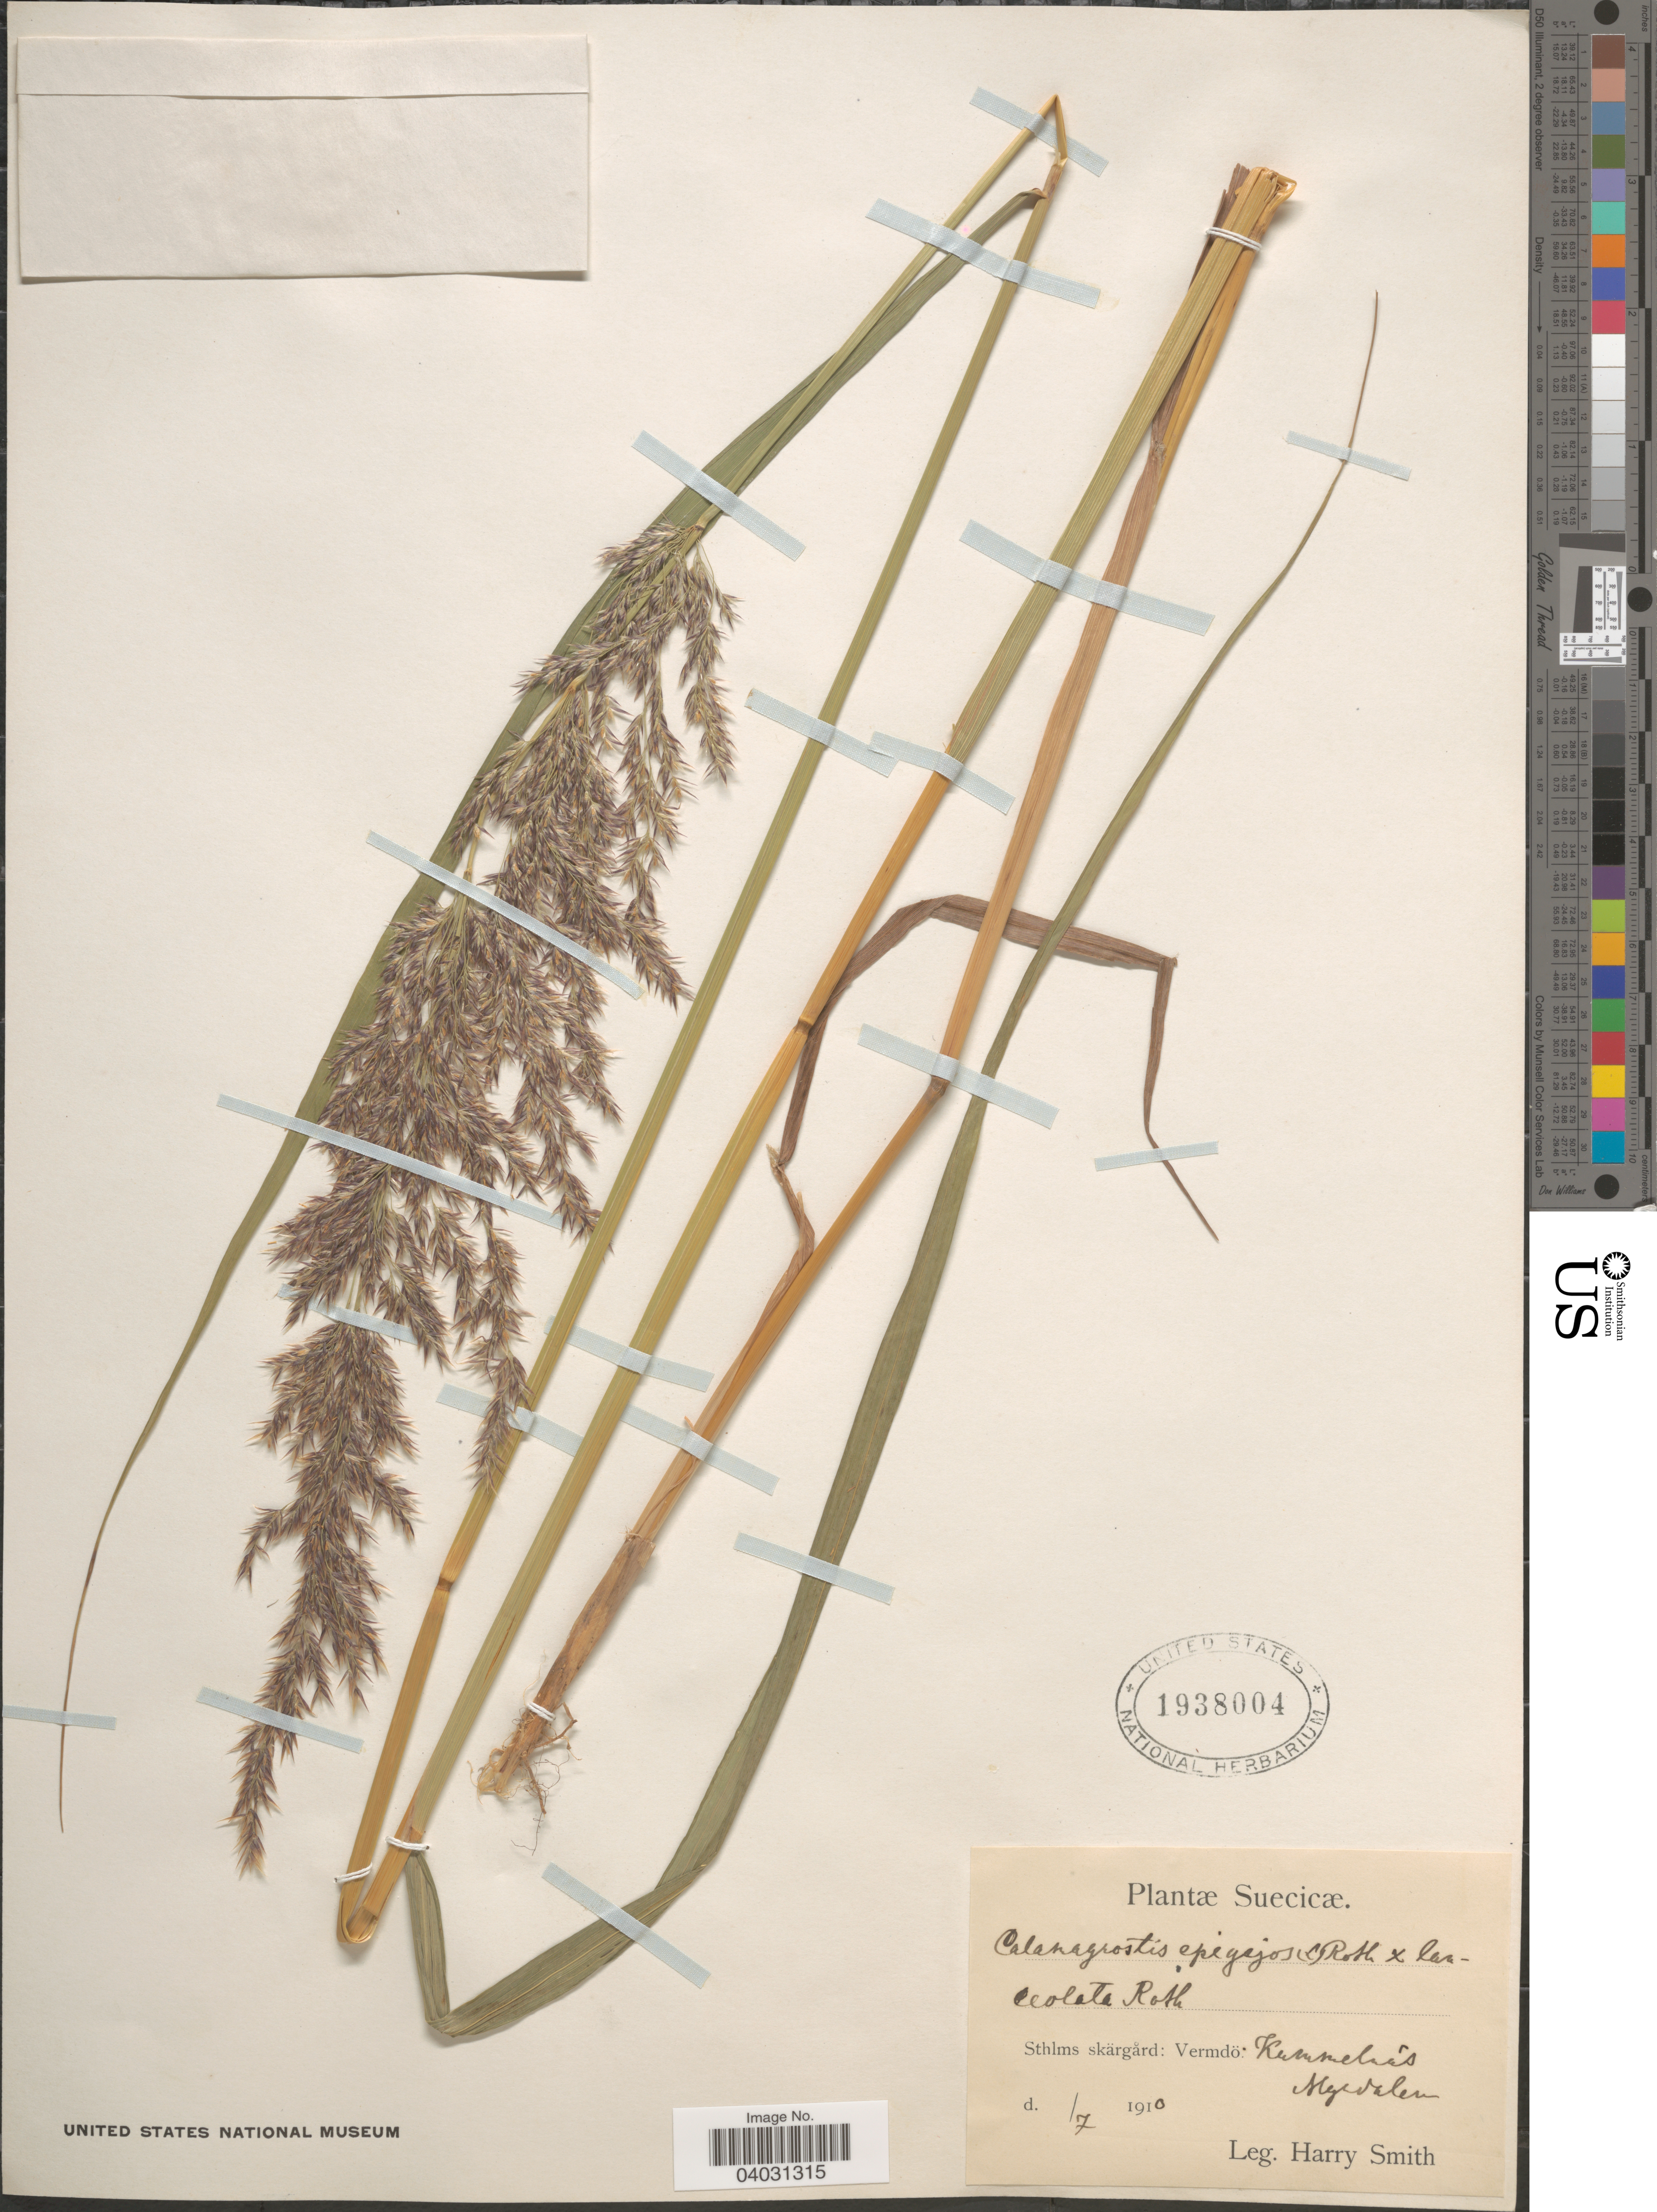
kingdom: Plantae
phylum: Tracheophyta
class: Liliopsida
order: Poales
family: Poaceae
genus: Calamagrostis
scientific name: Calamagrostis epigeios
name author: (L.) Roth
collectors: H. Smith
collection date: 1910-07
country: Sweden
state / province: Stockholm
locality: Suecicæ. Sthlms skägård: Vermdö: Kummelnäs Herjedalen. [interpreted]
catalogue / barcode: US 1938004